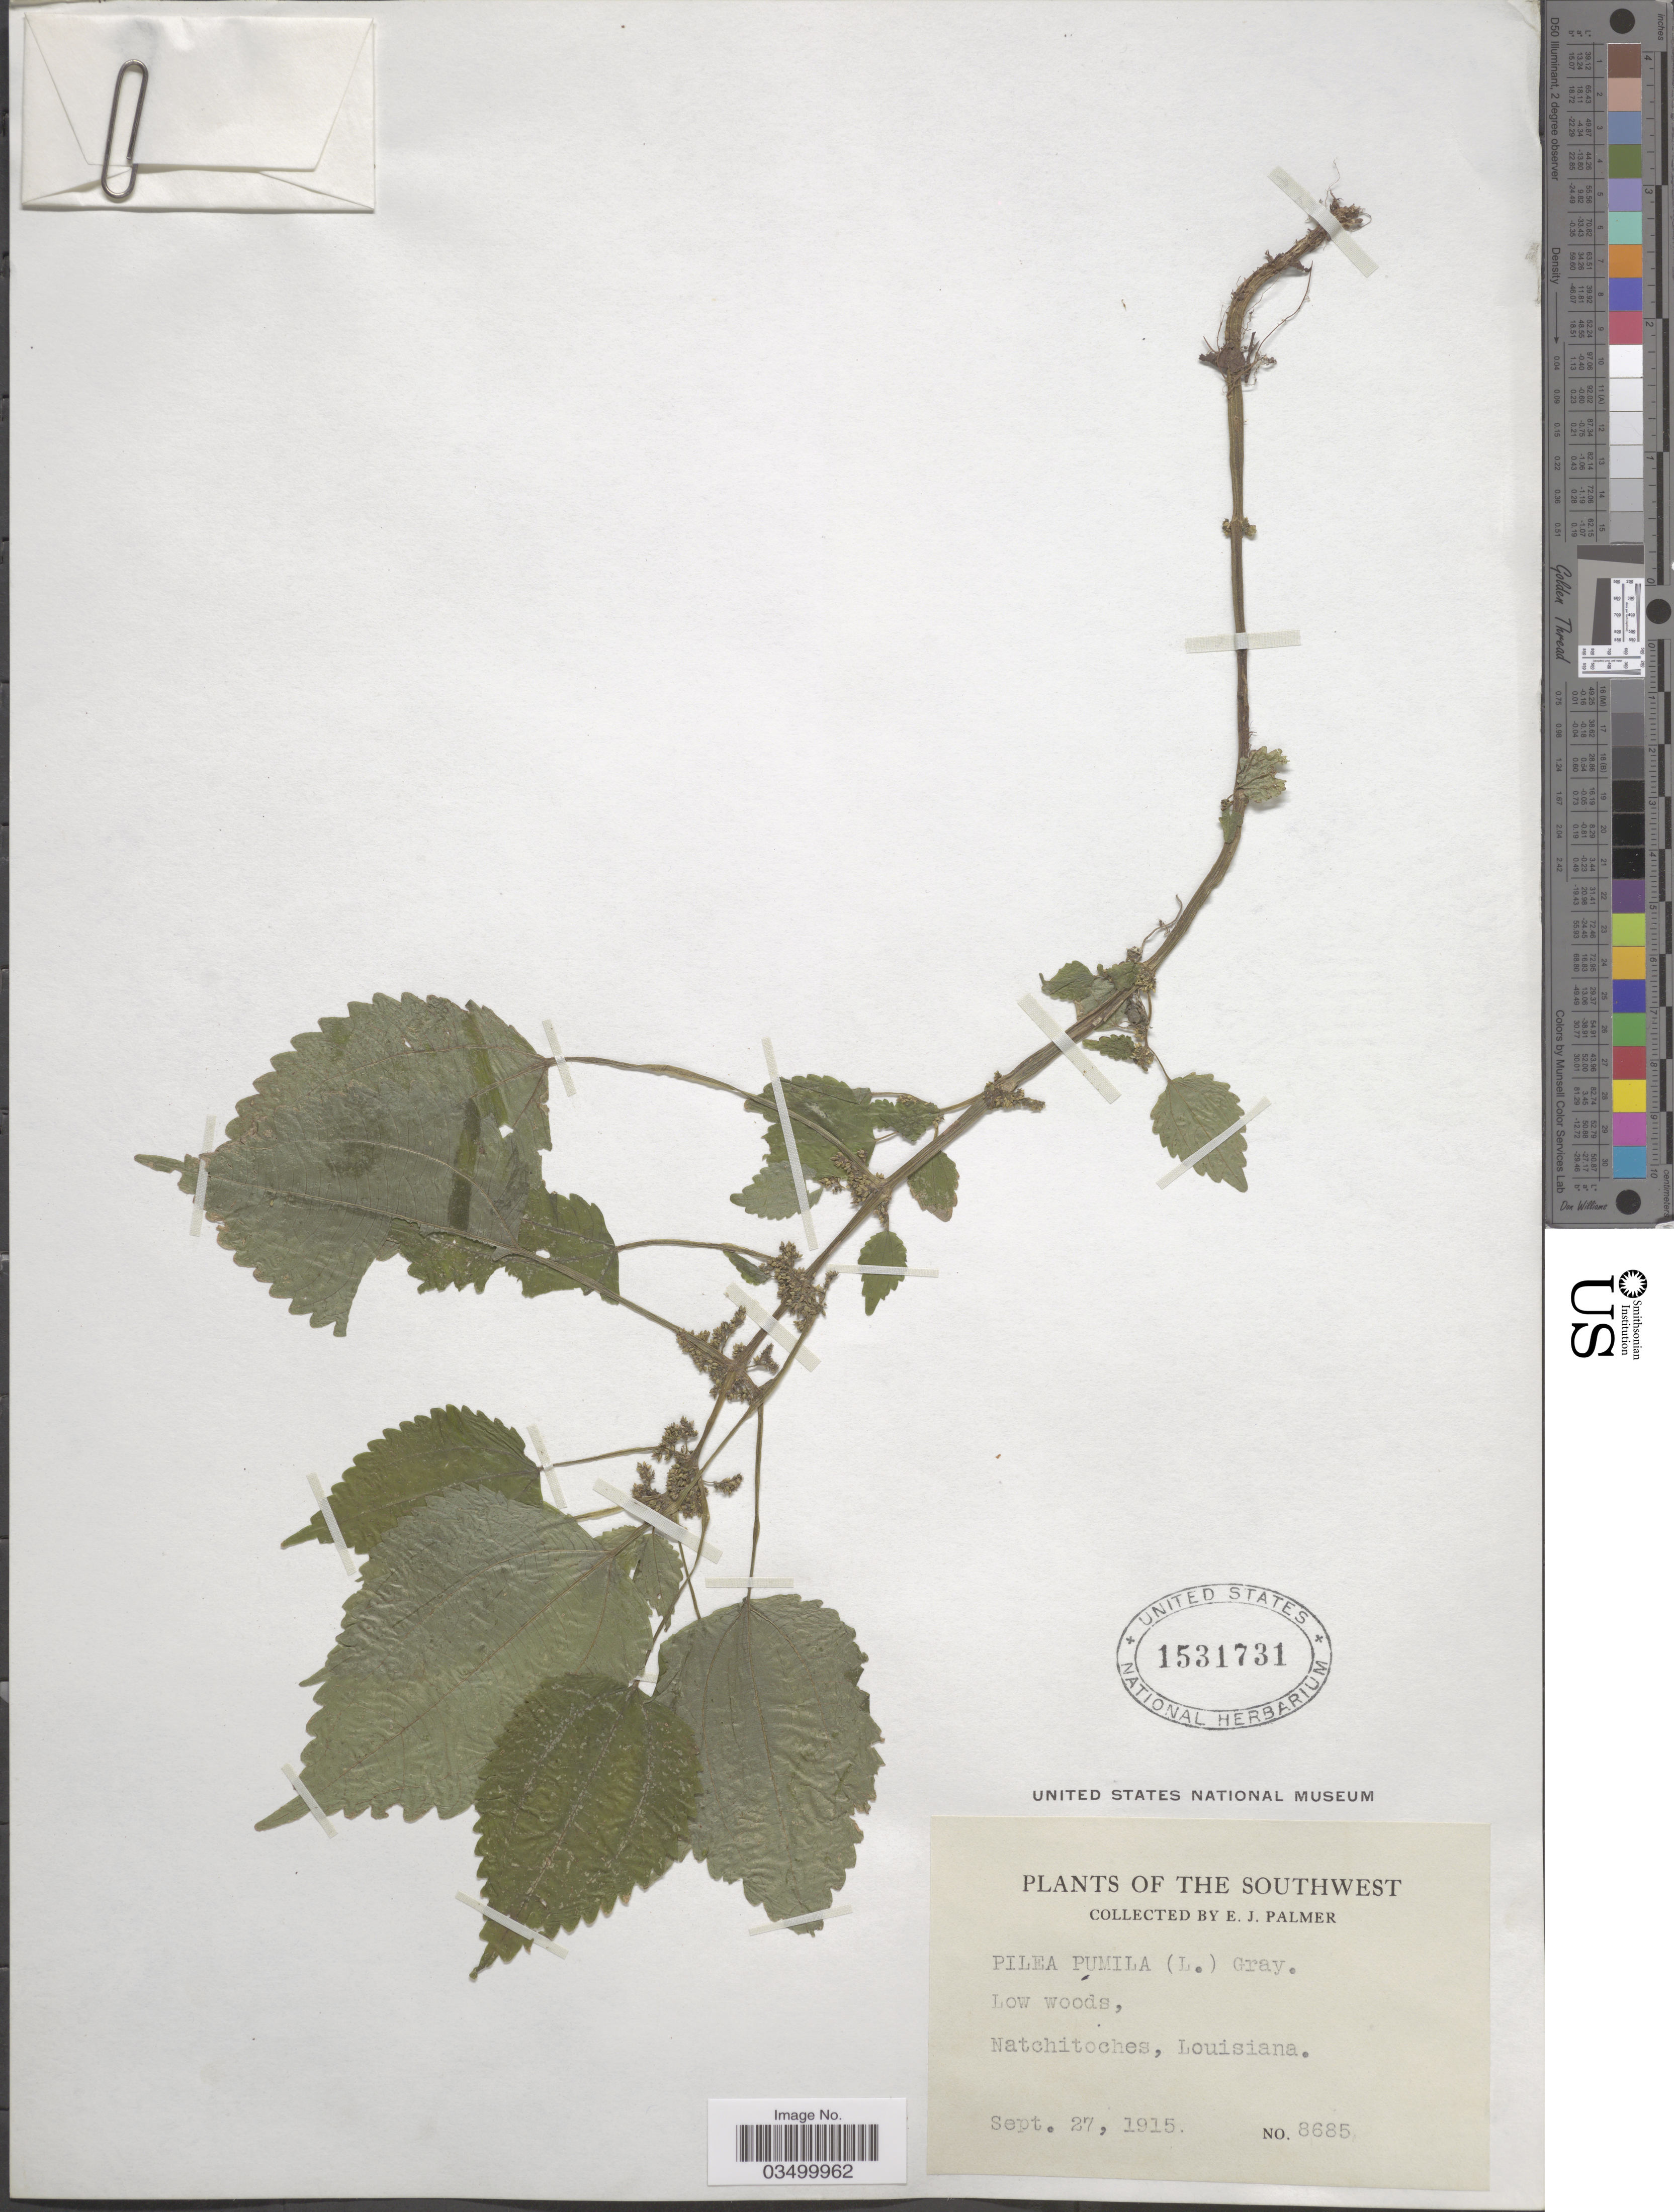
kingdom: Plantae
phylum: Tracheophyta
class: Magnoliopsida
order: Rosales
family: Urticaceae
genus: Pilea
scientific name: Pilea pumila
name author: (L.) A. Gray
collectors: E. J. Palmer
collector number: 8685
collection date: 1915-09-27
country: United States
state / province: Louisiana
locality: The Southwest. Natchitoches.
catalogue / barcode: US 1531731